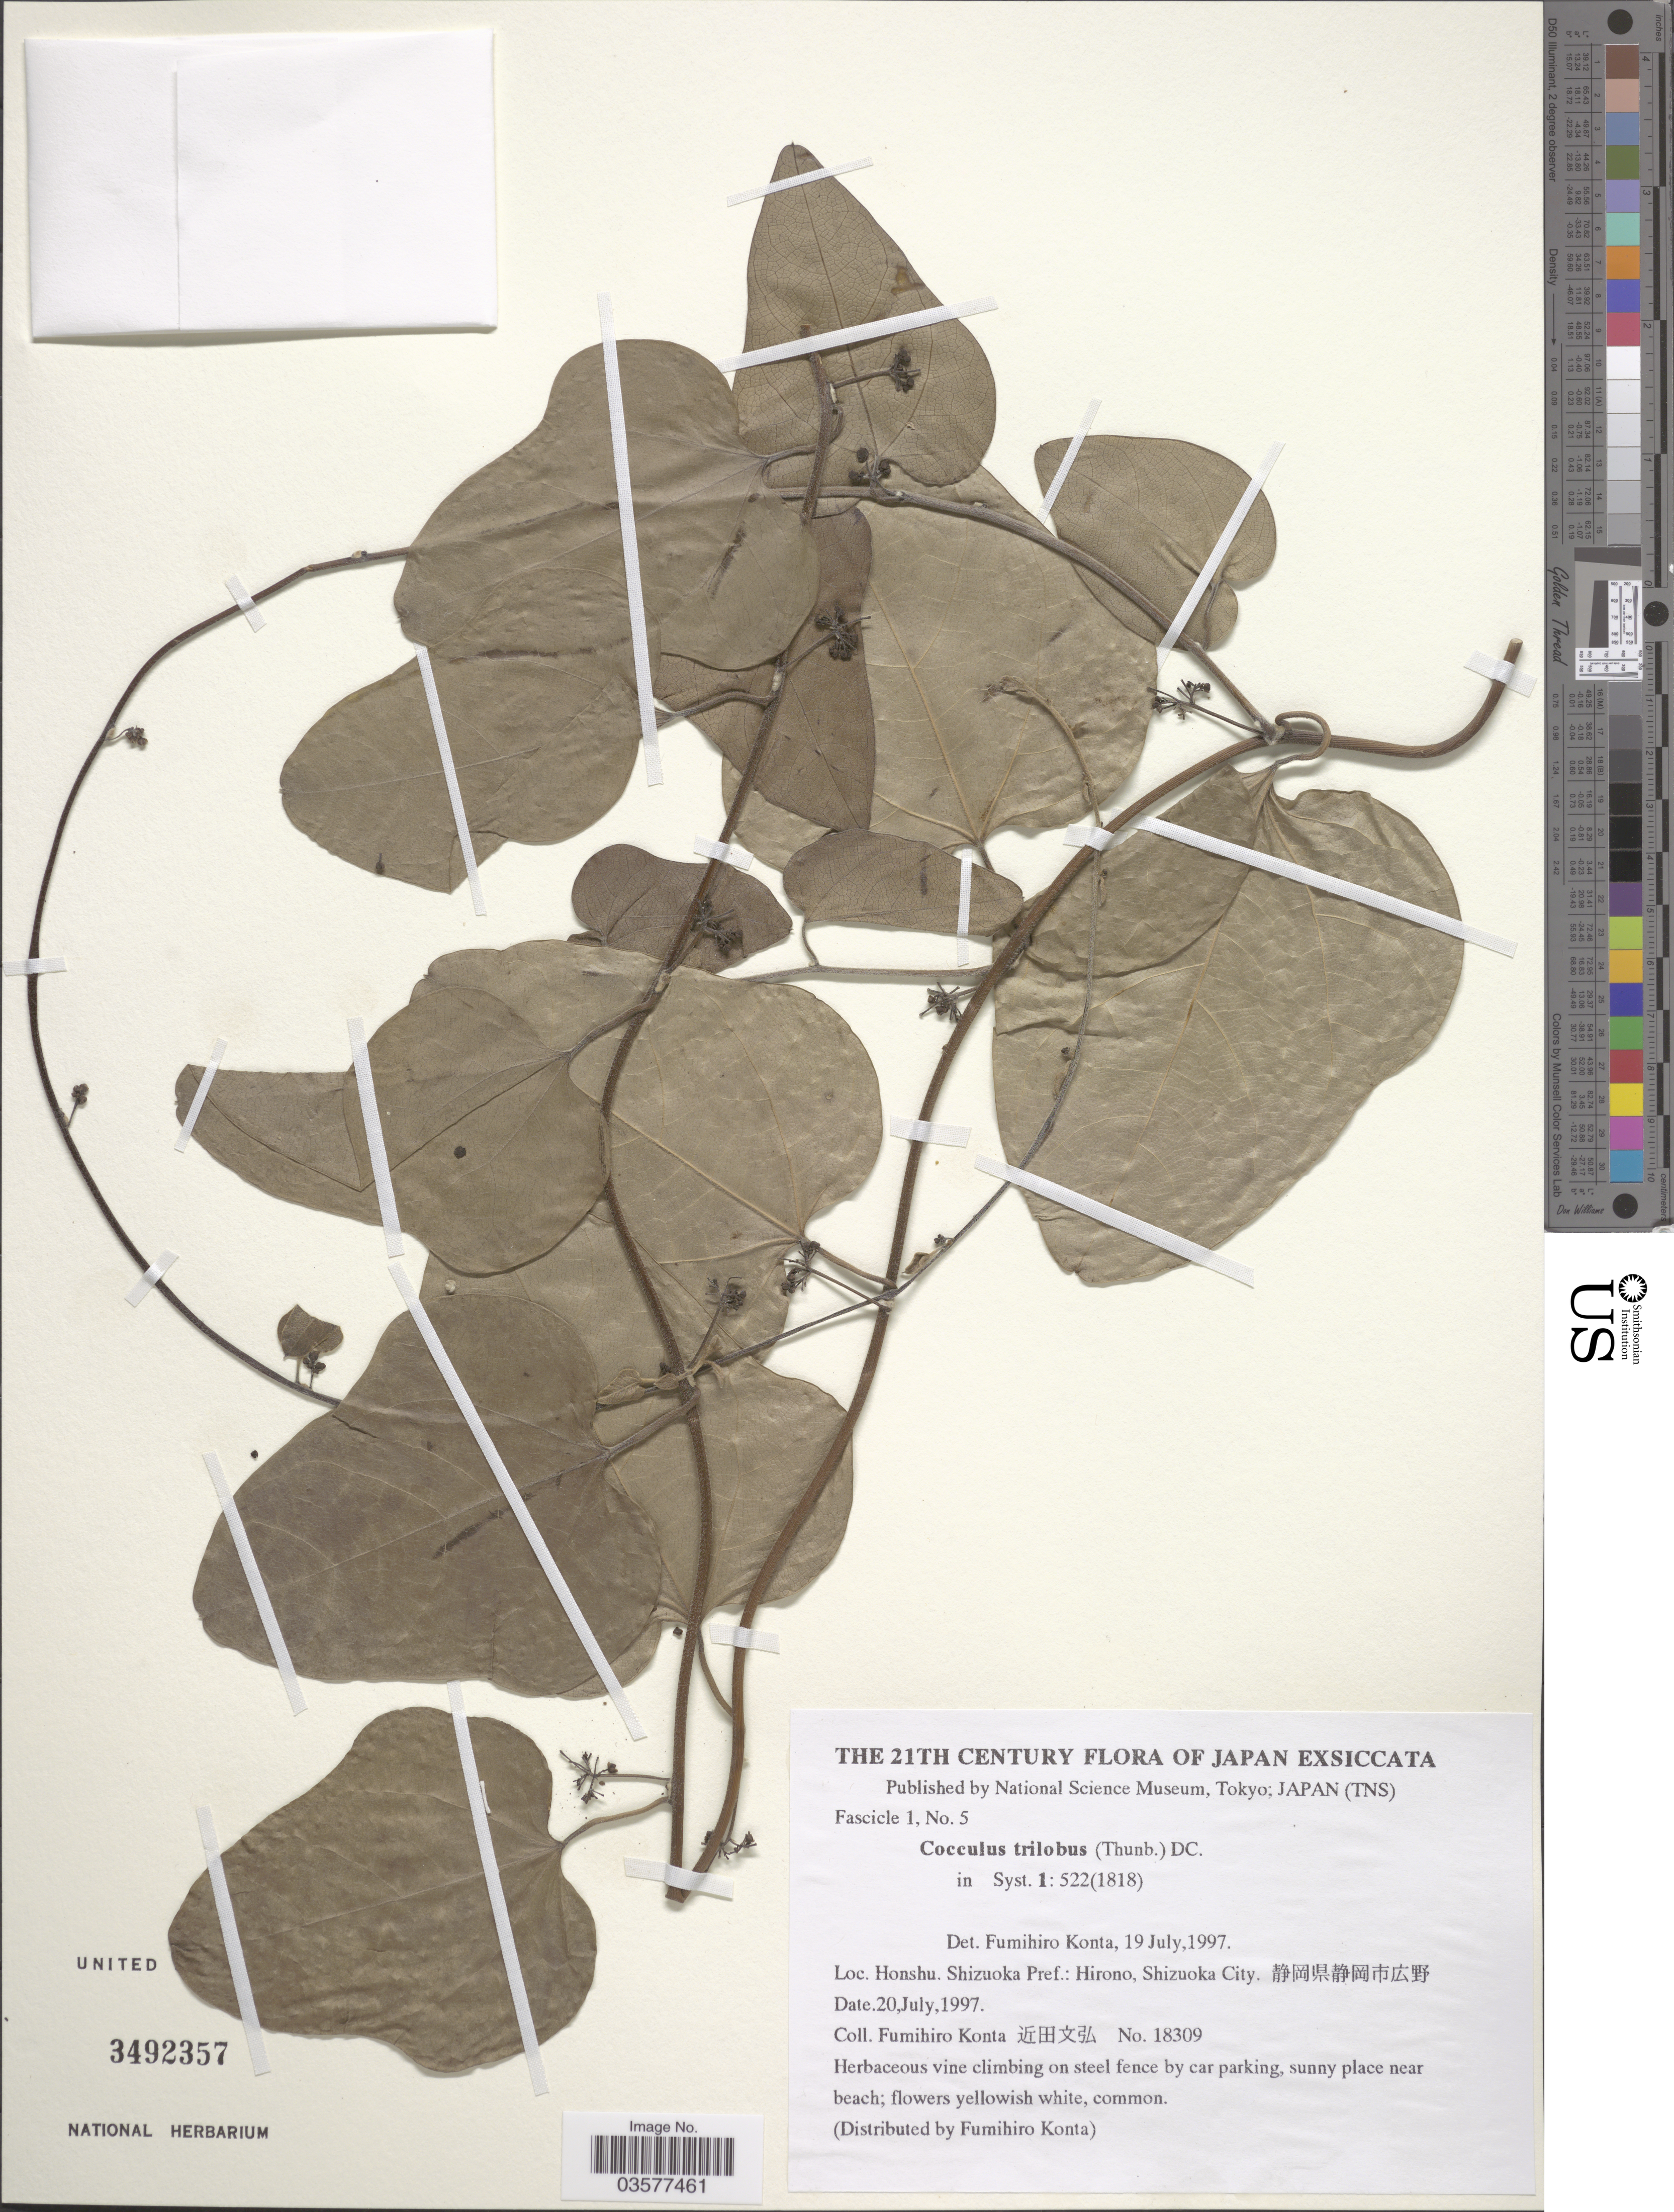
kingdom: Plantae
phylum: Tracheophyta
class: Magnoliopsida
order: Ranunculales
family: Menispermaceae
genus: Cocculus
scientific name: Cocculus trilobus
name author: (Thunb.) DC.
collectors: F. Konta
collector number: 18309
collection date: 1997-07-20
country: Japan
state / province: Sizuoka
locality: Honshu. Shizuoka Pref.: Hirono, Shizuoka City. X.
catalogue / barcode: US 3492357